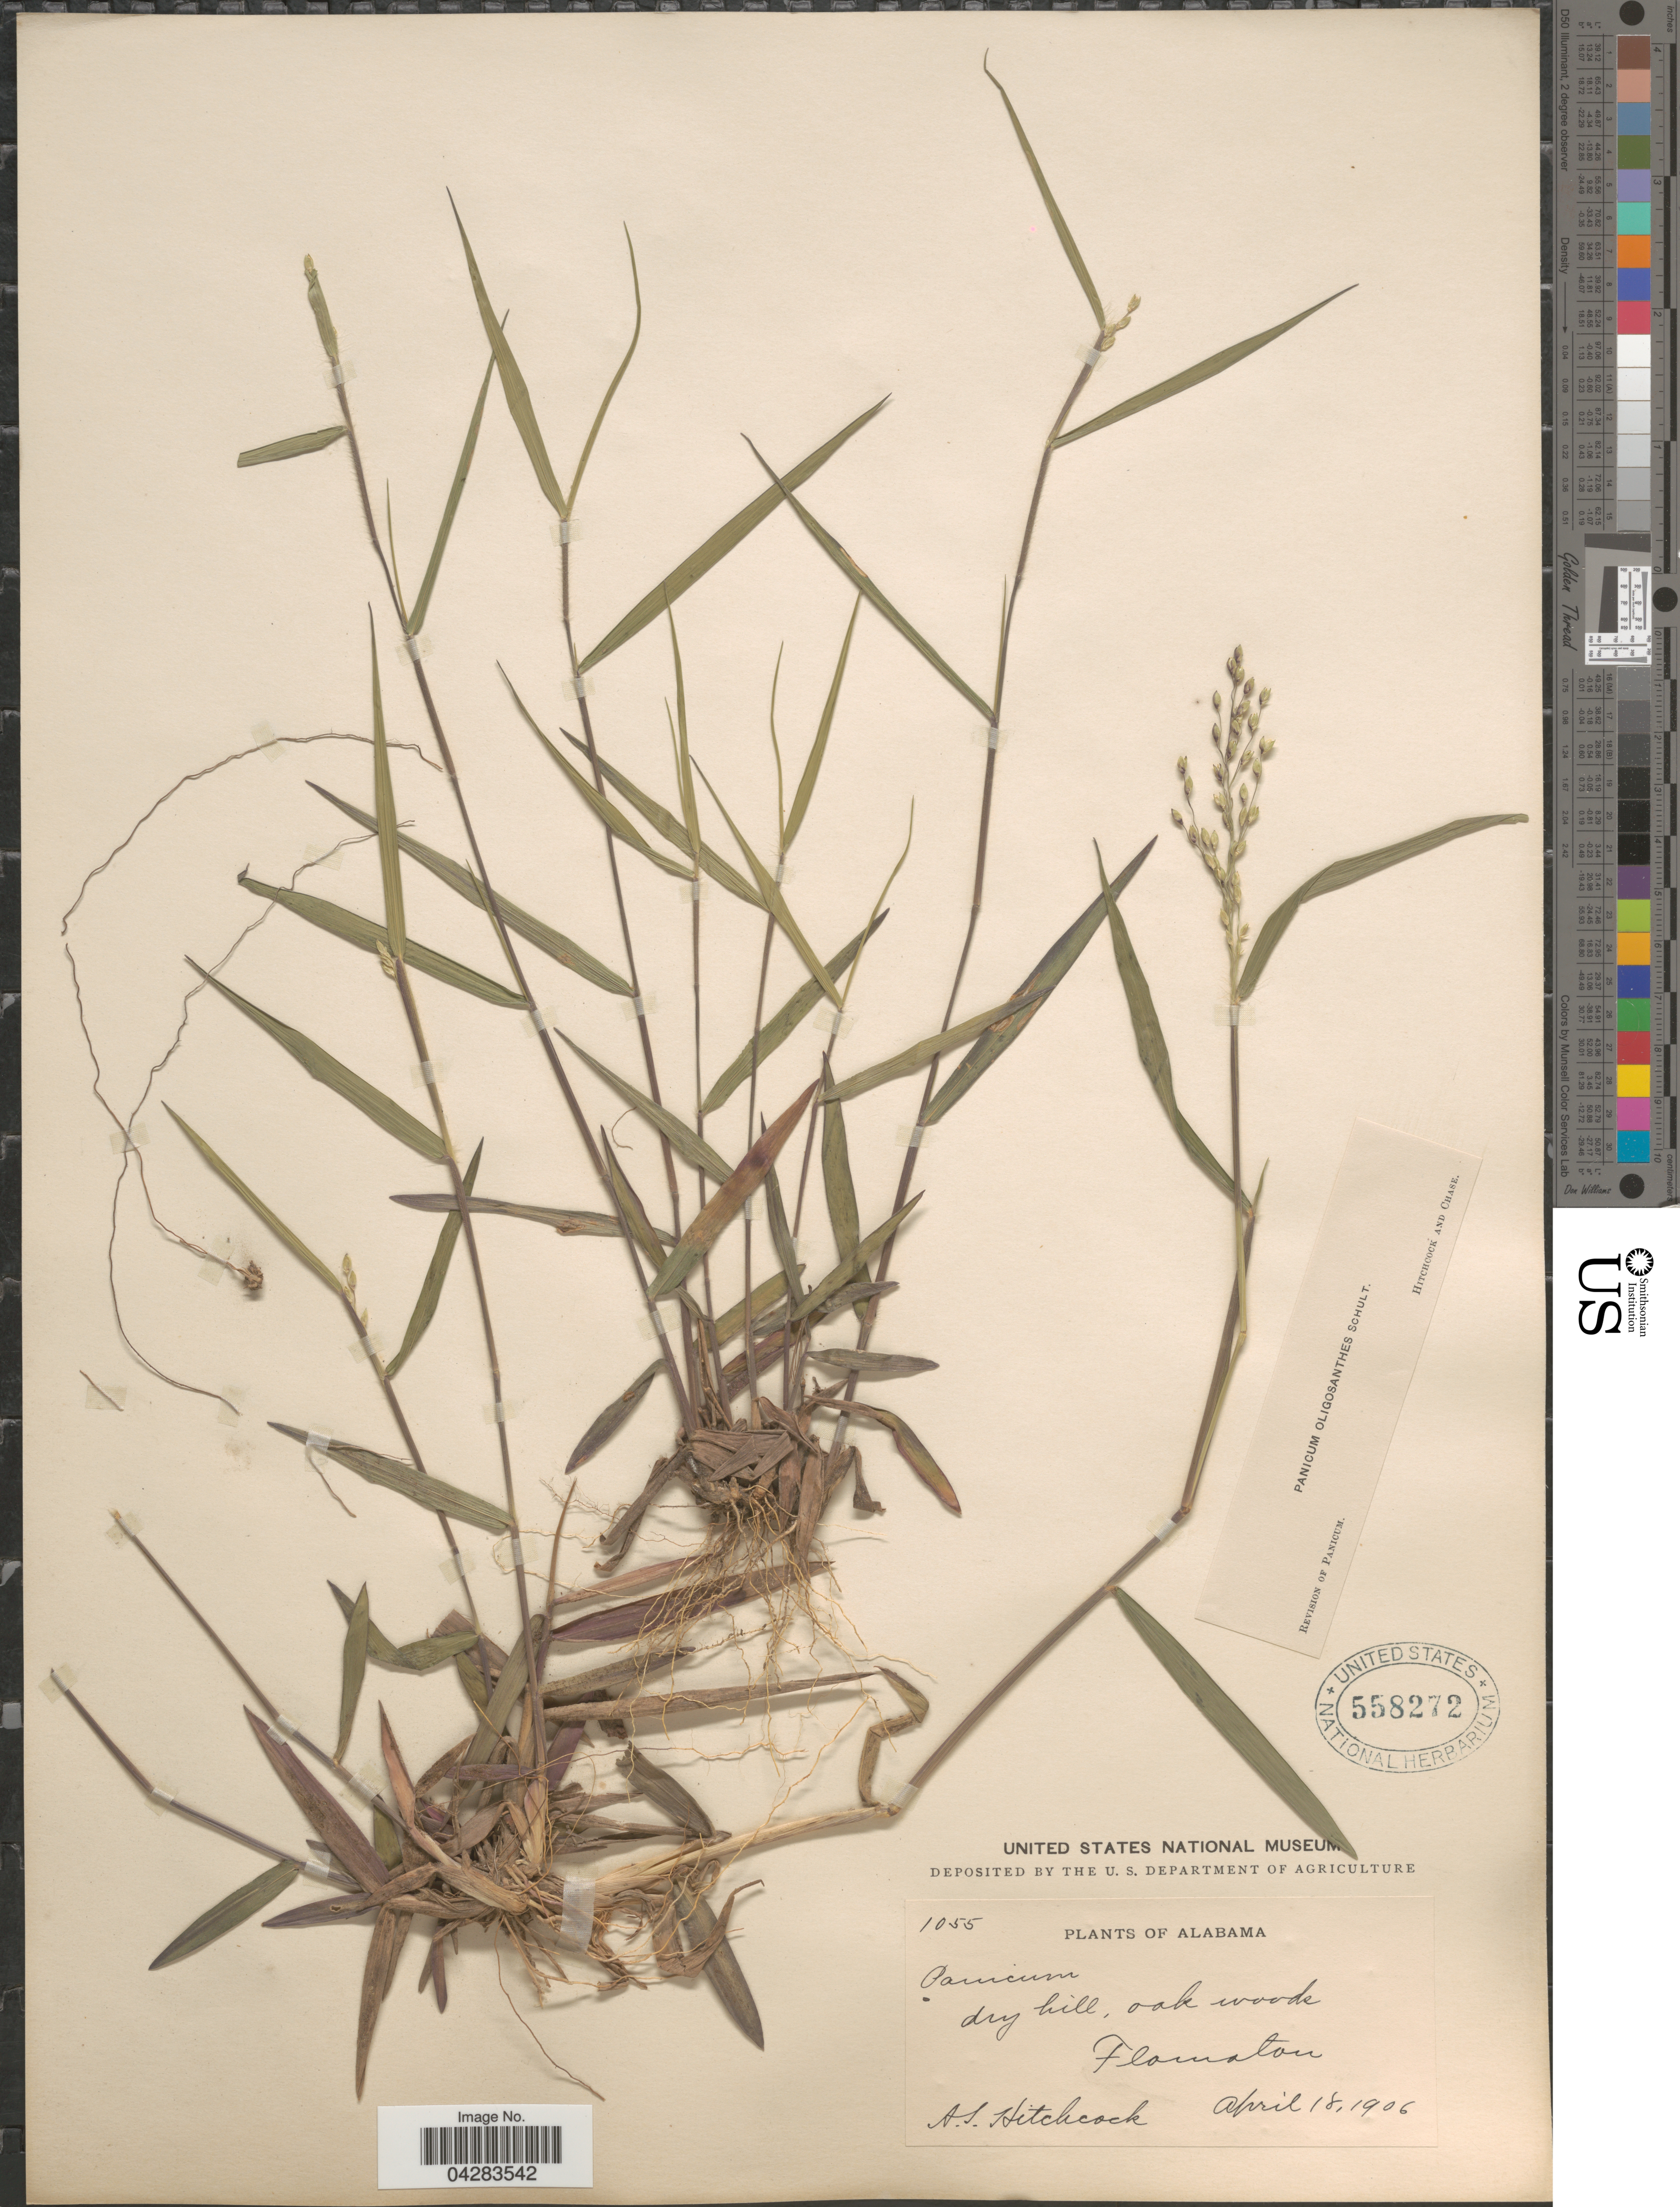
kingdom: Plantae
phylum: Tracheophyta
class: Liliopsida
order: Poales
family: Poaceae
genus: Dichanthelium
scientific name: Dichanthelium oligosanthes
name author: (Schult.) Gould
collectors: A. S. Hitchcock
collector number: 1055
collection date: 1906-04-18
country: United States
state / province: Alabama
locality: Flomaton.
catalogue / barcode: US 558272